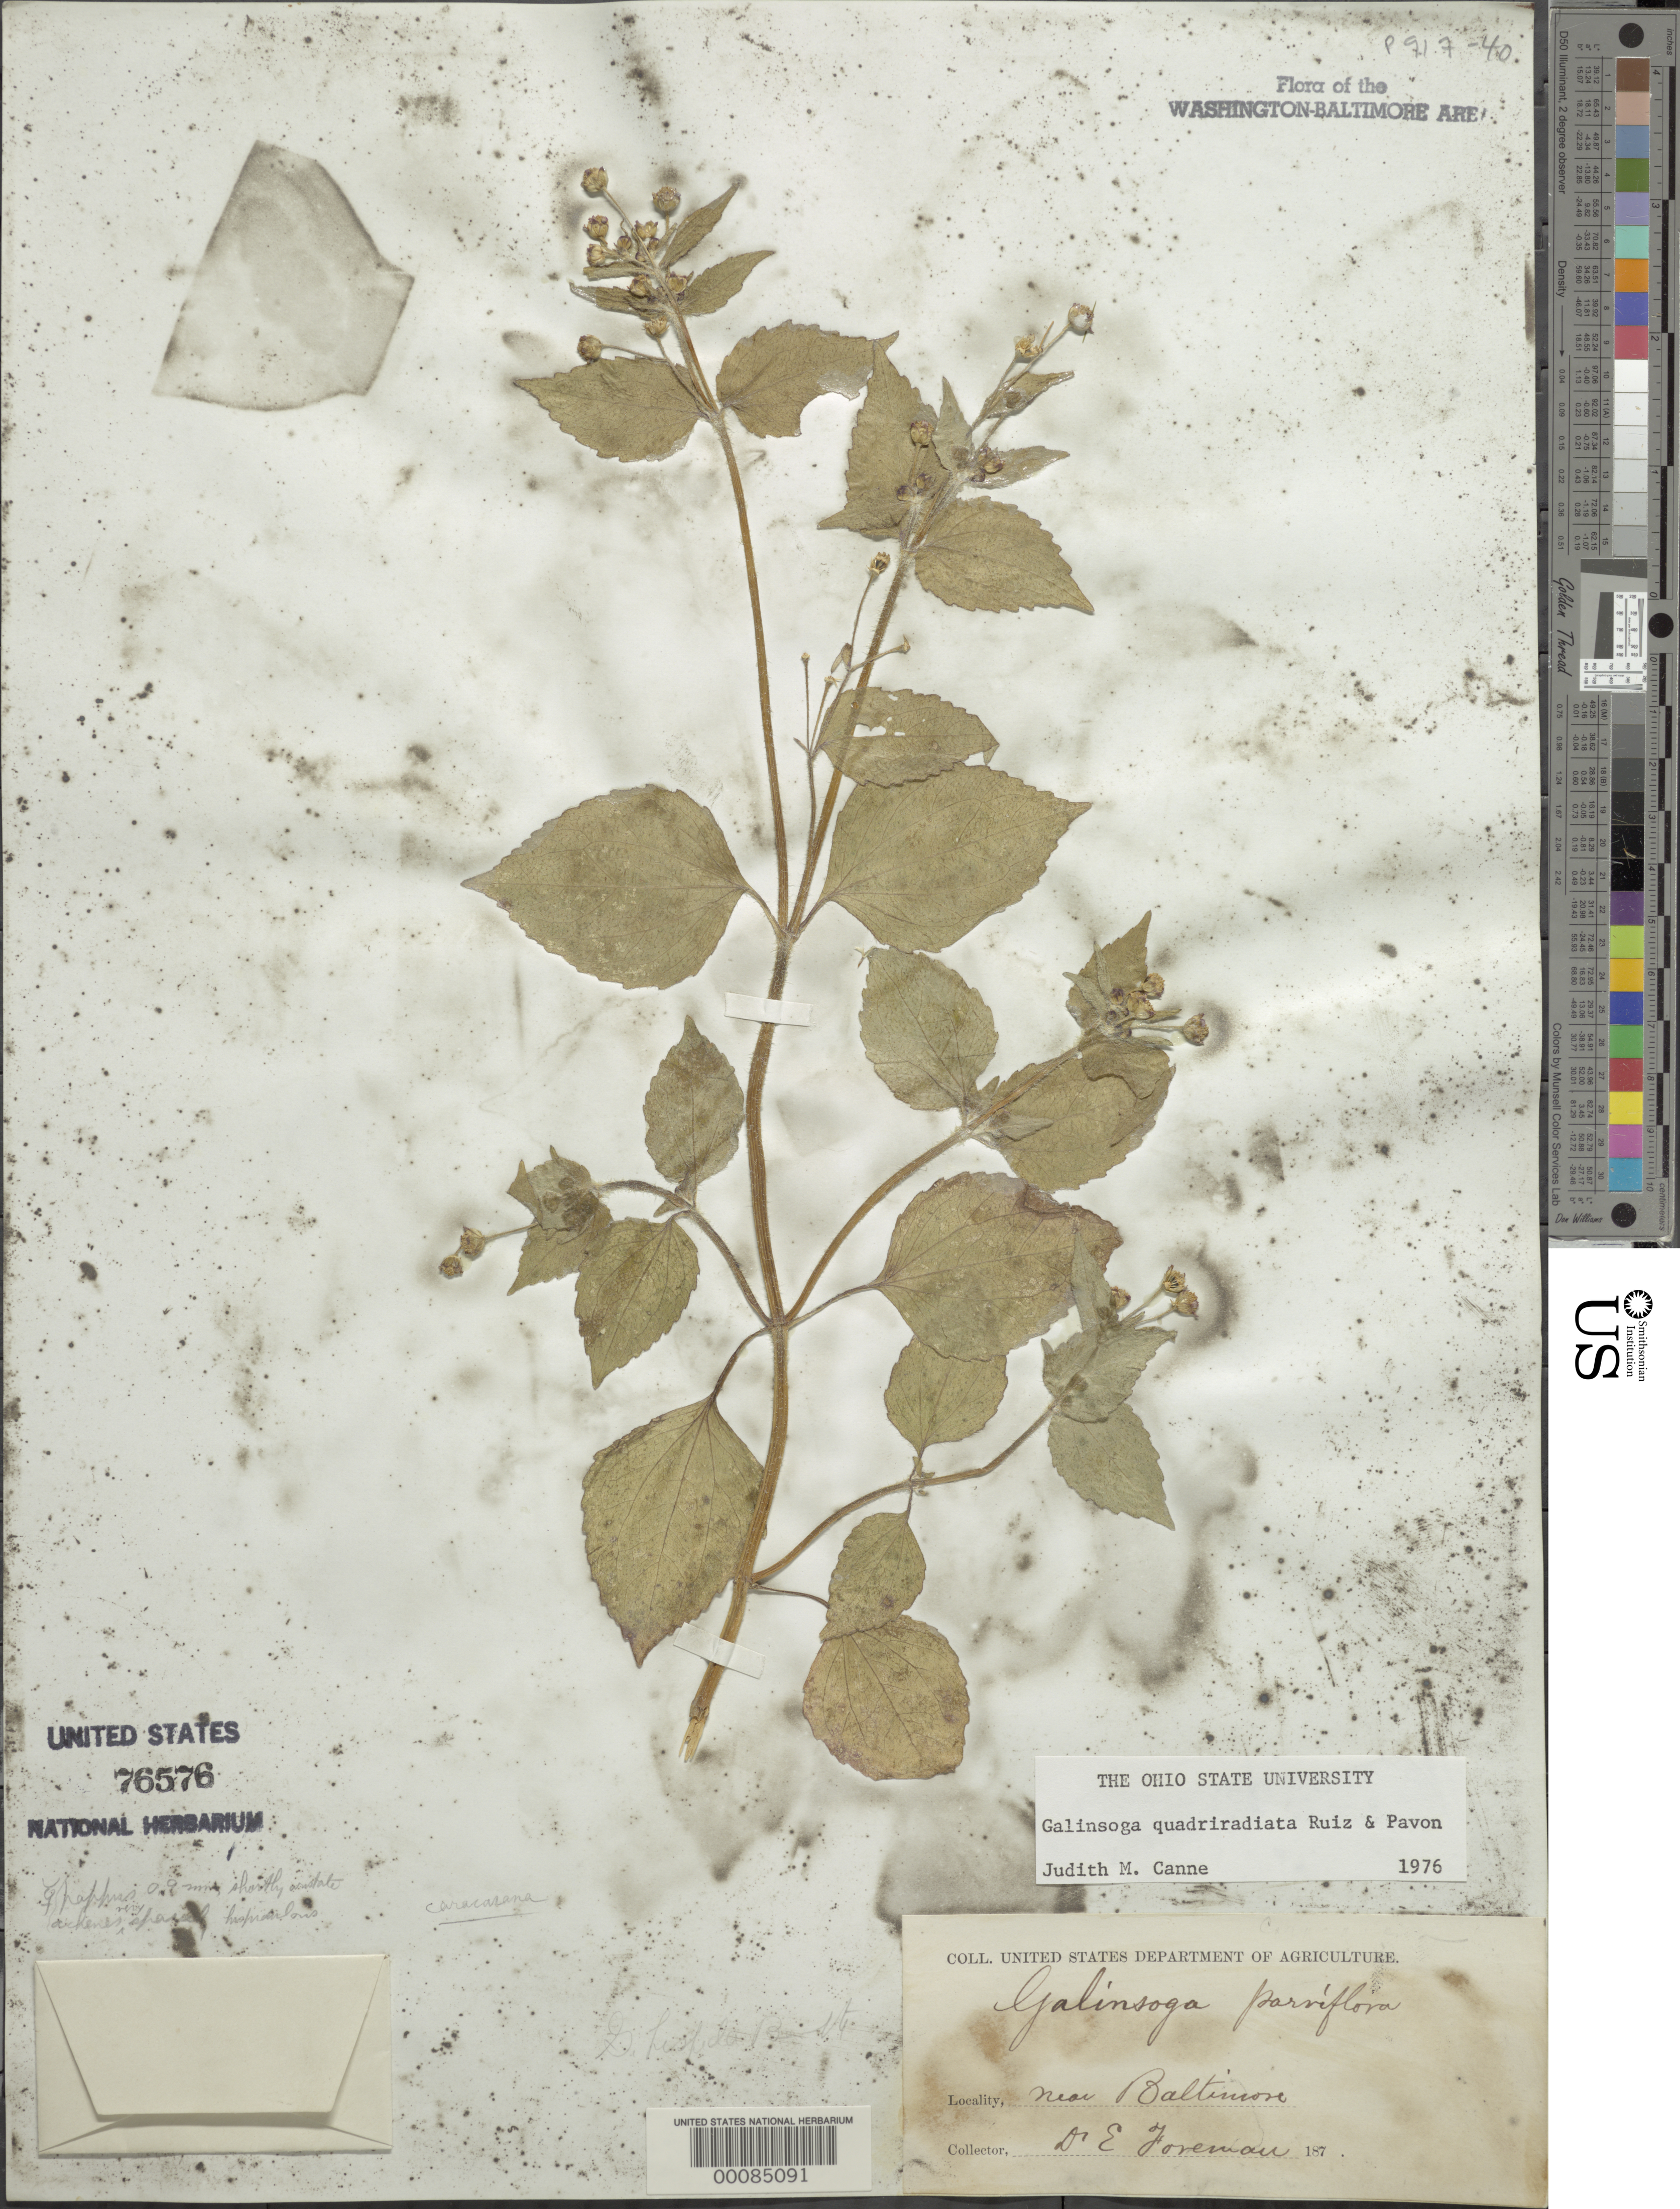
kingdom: Plantae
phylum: Tracheophyta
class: Magnoliopsida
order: Asterales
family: Asteraceae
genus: Galinsoga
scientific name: Galinsoga quadriradiata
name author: Ruiz & Pav.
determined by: Canne-Hilliker, J. M.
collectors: D. Foreman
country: United States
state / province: Maryland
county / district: Baltimore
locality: Near Baltimore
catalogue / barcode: US 76576